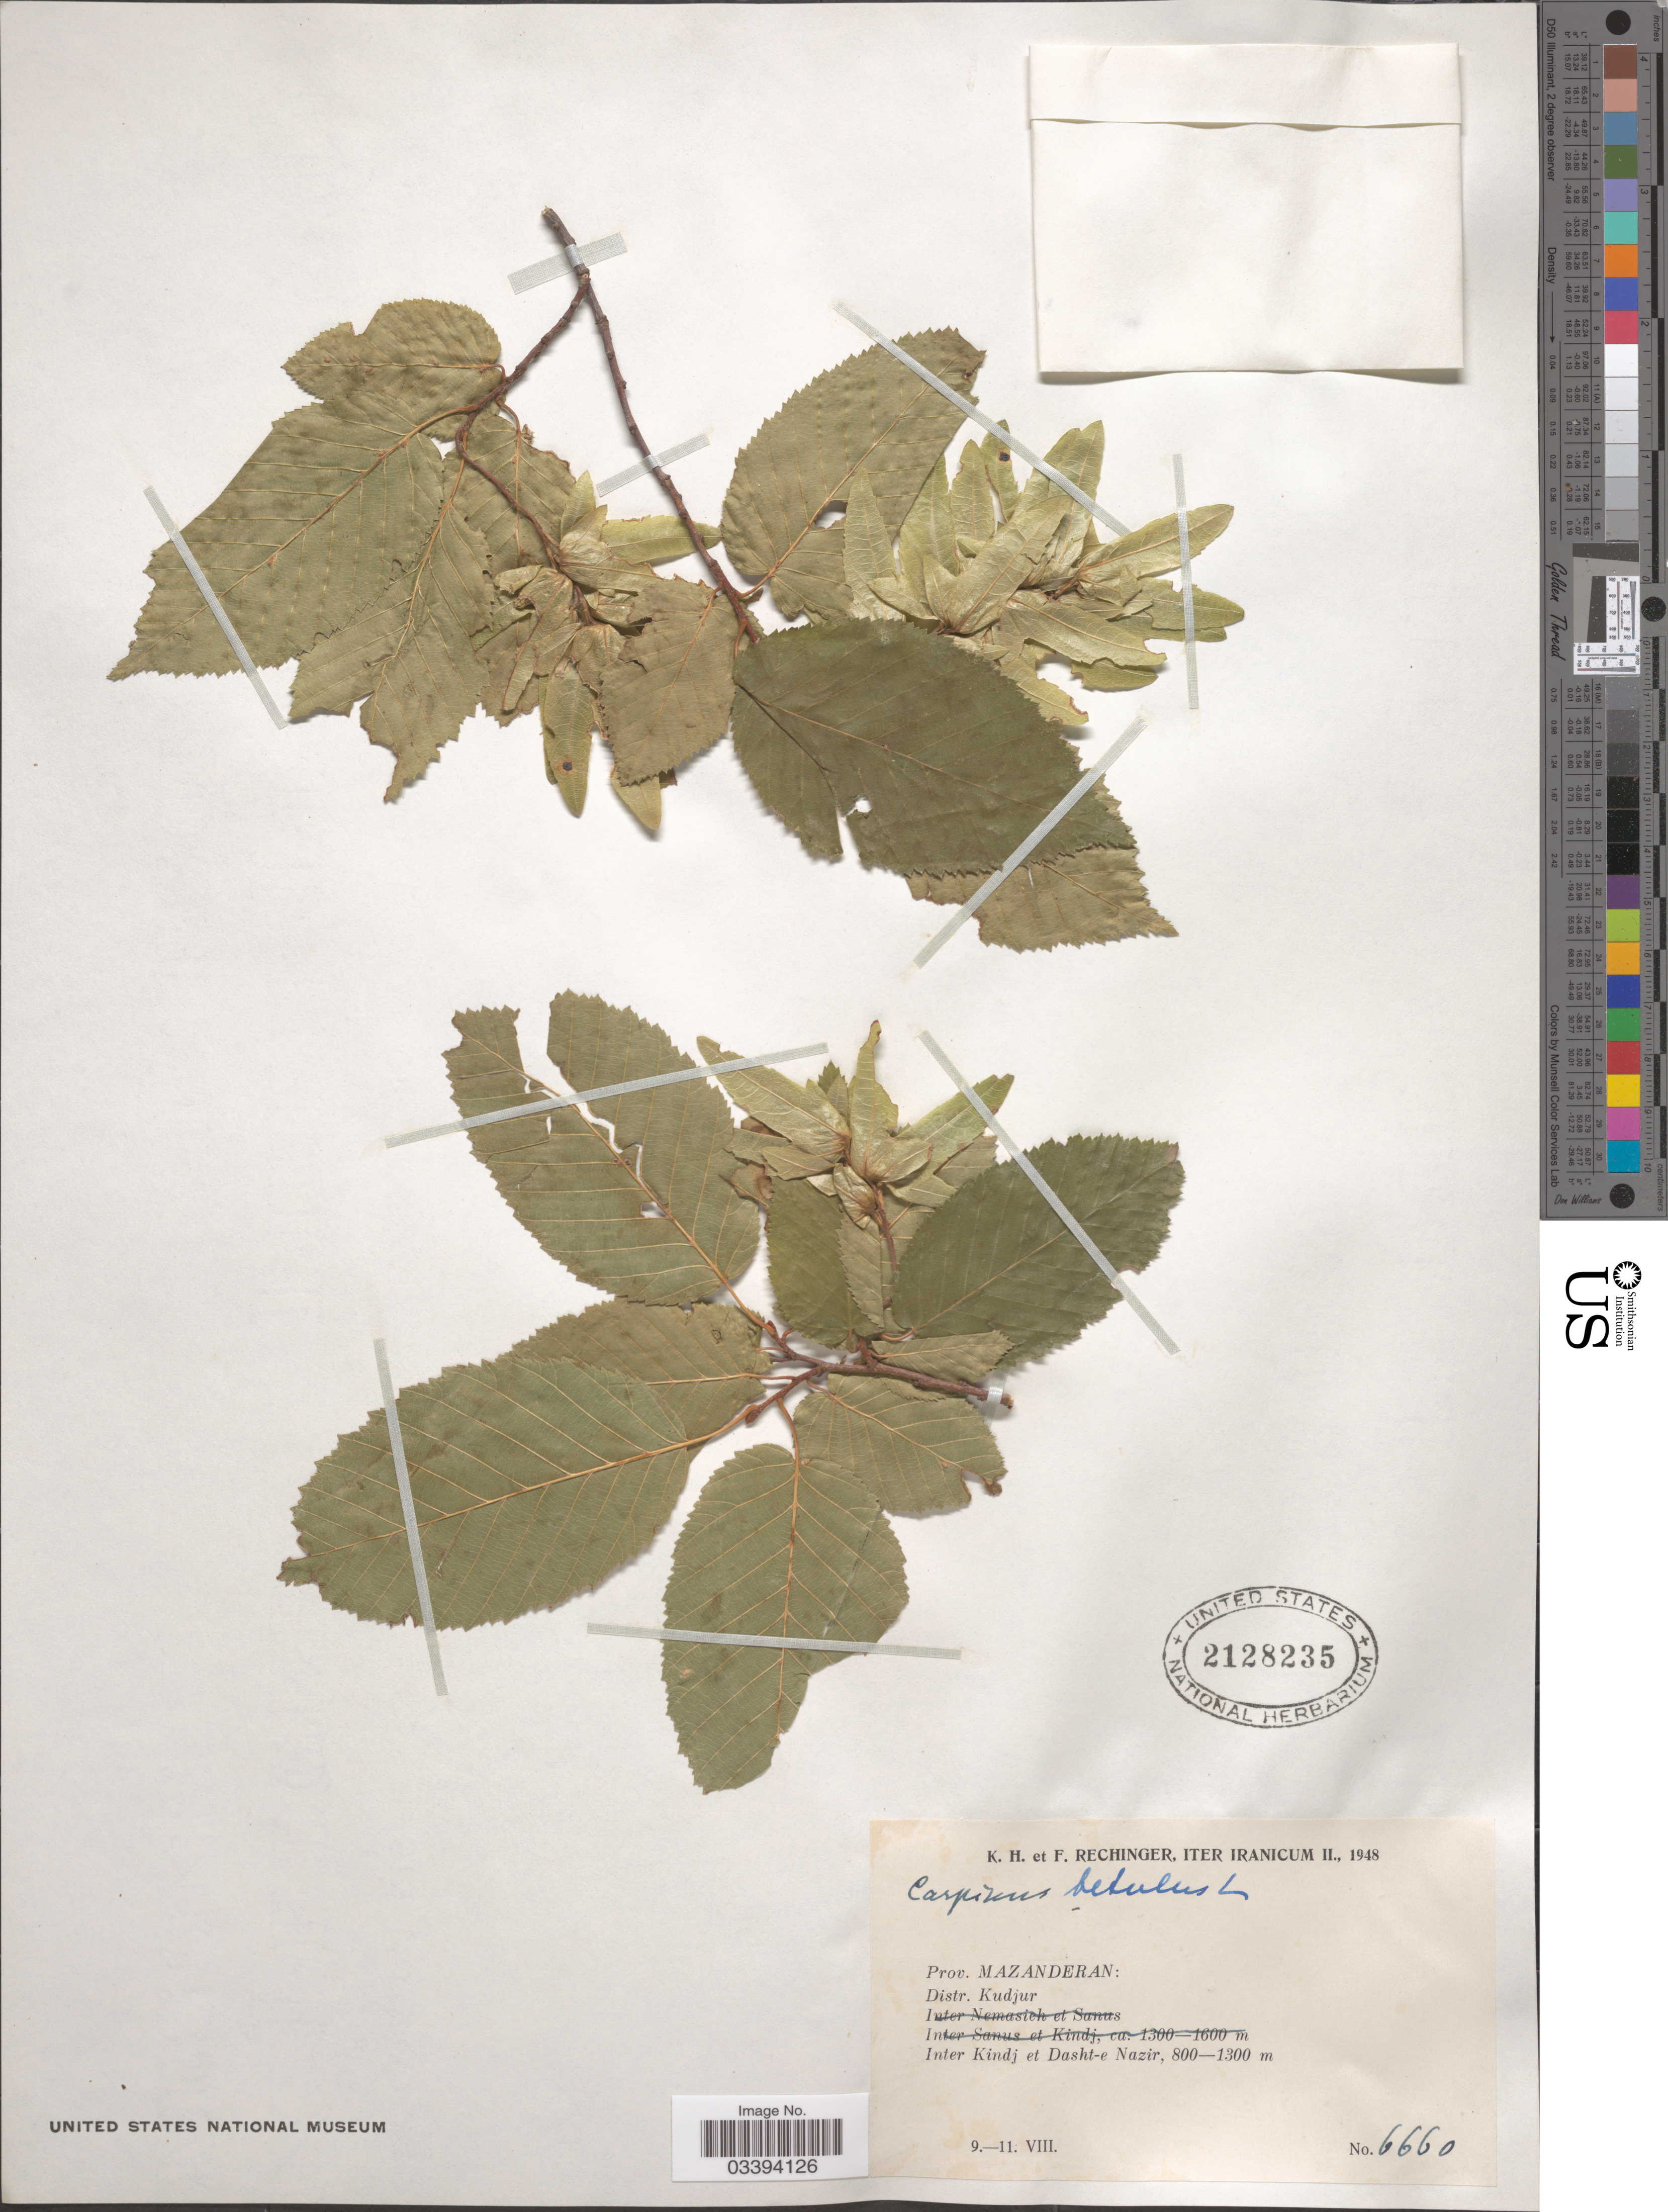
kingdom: Plantae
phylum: Tracheophyta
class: Magnoliopsida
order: Fagales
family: Betulaceae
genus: Carpinus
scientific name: Carpinus betulus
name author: L.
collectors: K. H. Rechinger & F. Rechinger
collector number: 6660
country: Iran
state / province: Mazandaran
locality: Prov. Mazanderan: Distr. Kudjur. Inter Kindj et Dasht-e Nazir.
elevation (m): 800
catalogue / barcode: US 2128235